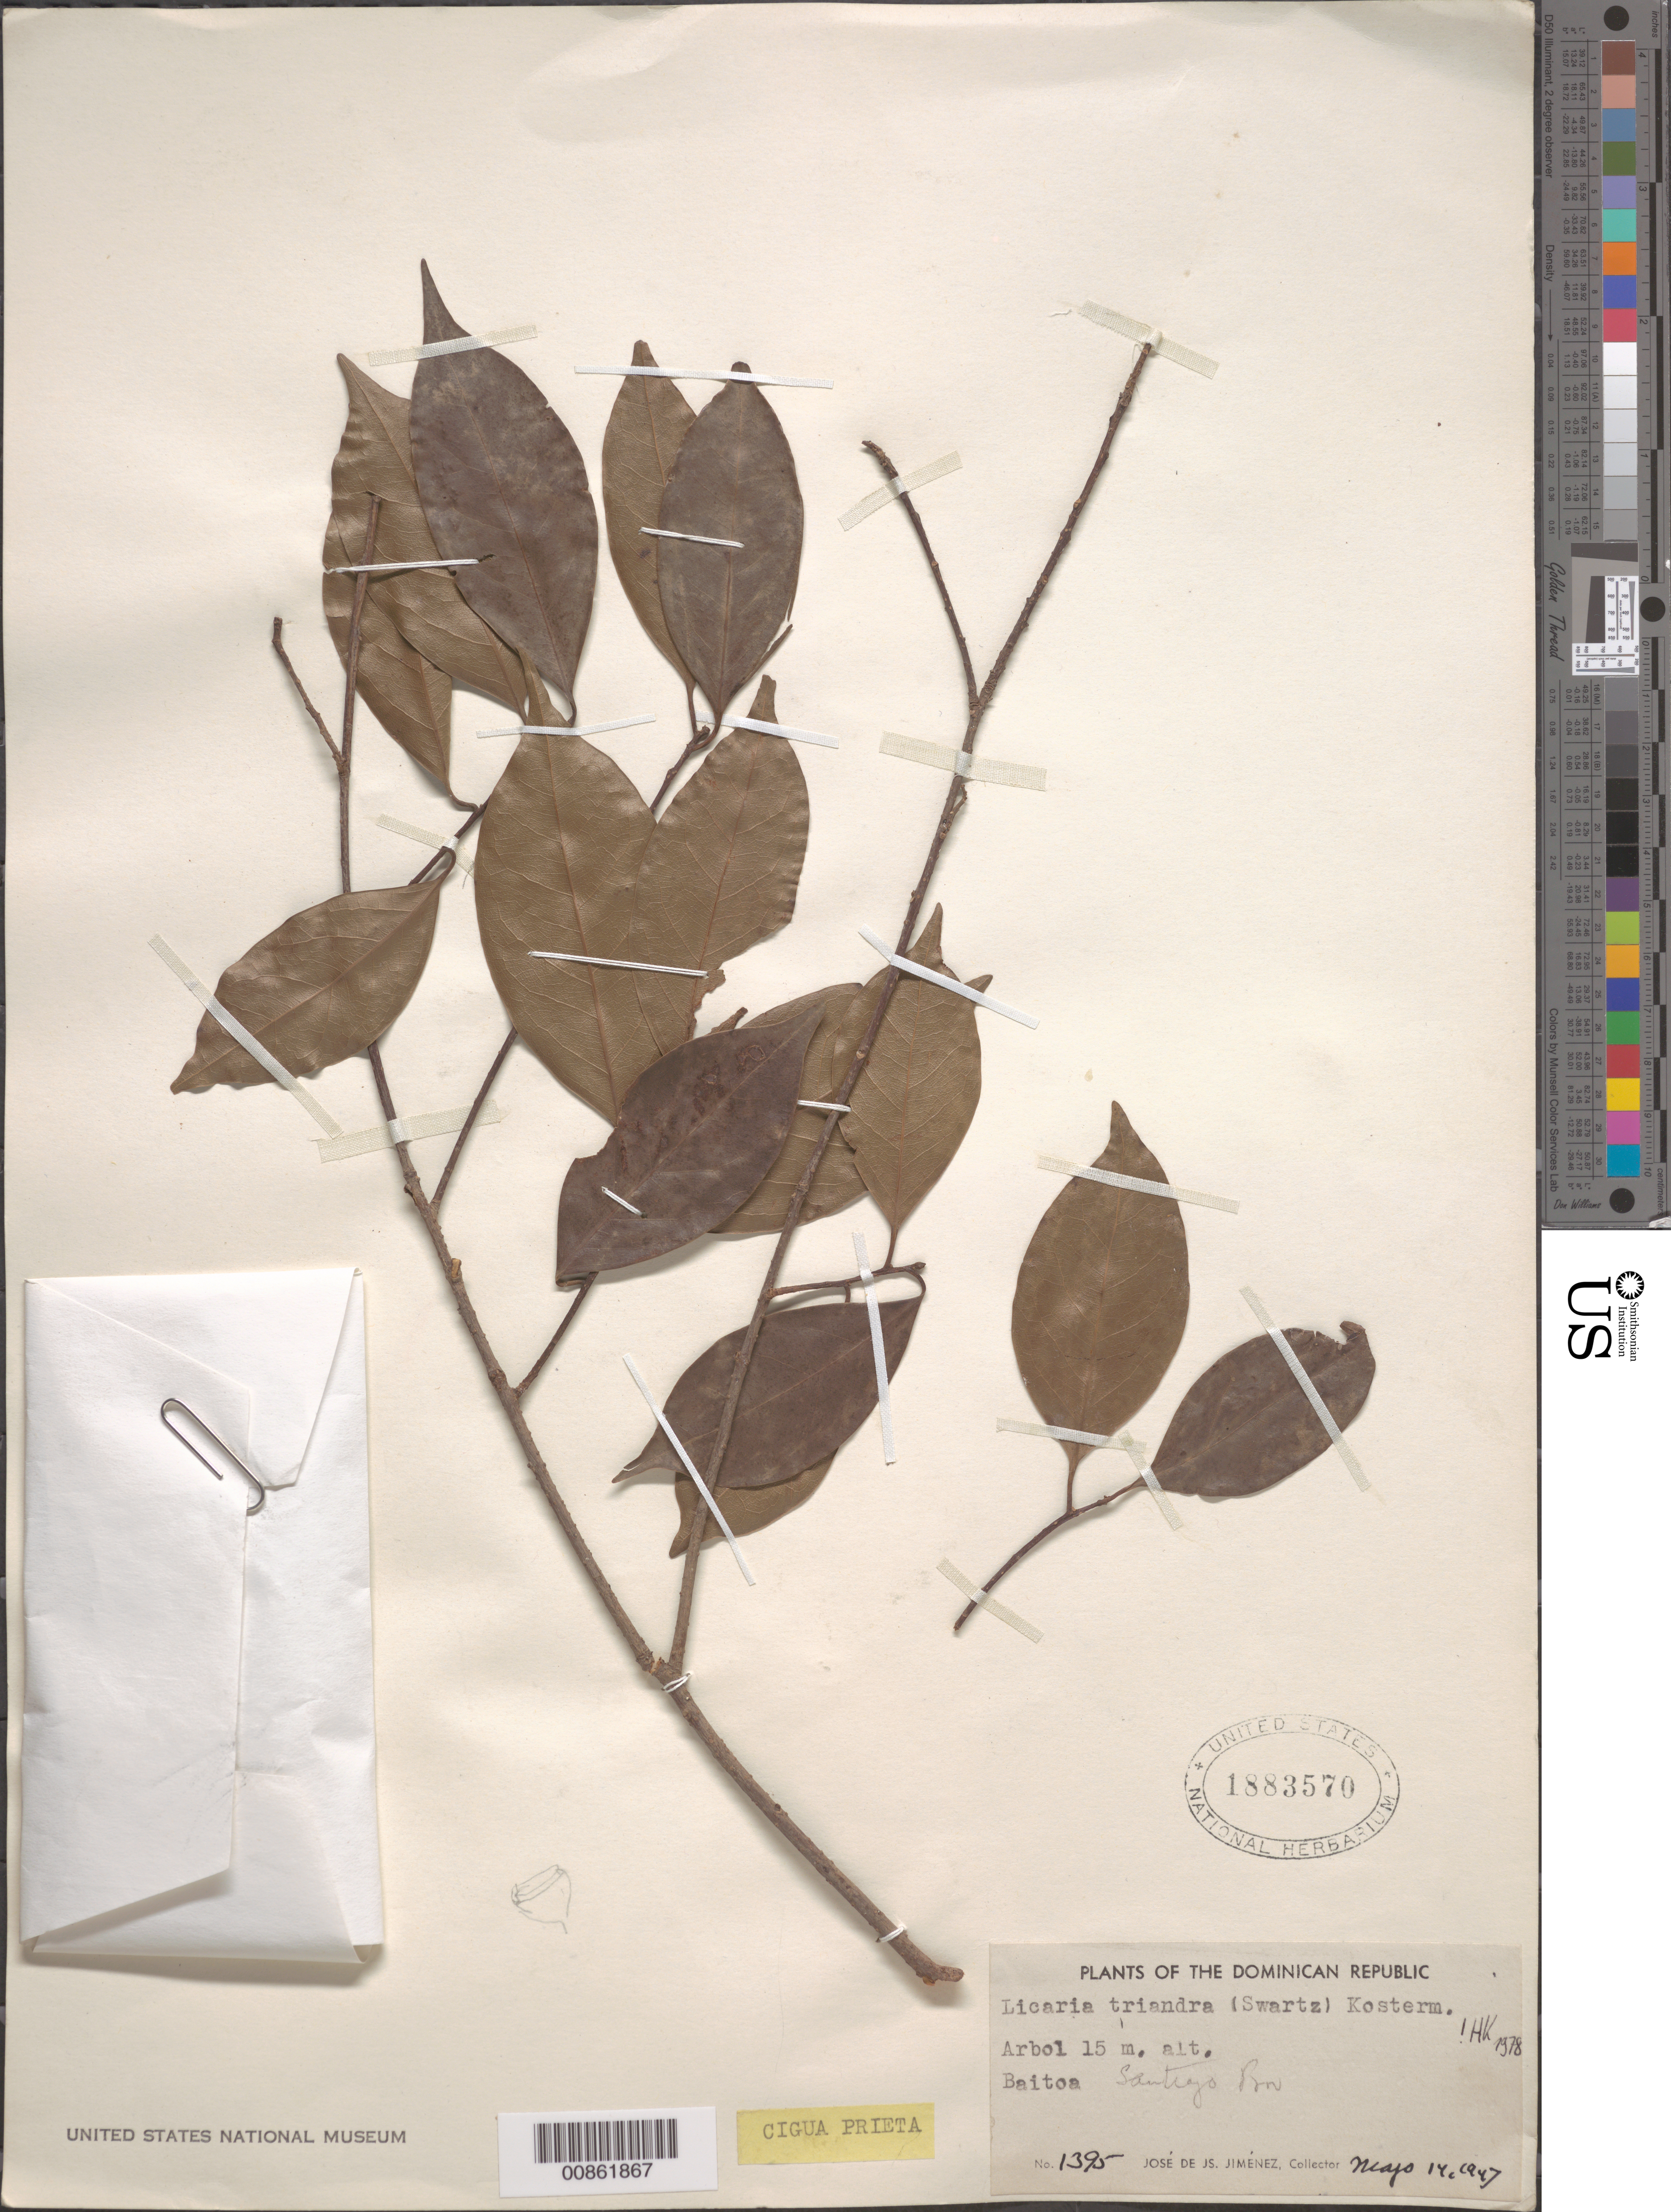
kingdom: Plantae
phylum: Tracheophyta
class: Magnoliopsida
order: Laurales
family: Lauraceae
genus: Licaria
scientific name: Licaria triandra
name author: (Sw.) Kosterm.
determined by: Kurz, H.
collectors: J. J. Jiménez Almonte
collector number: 1395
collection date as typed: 14 May 1947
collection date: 1947-05-14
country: Dominican Republic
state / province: Santiago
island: Hispaniola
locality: Baitoa.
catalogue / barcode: US 1883570